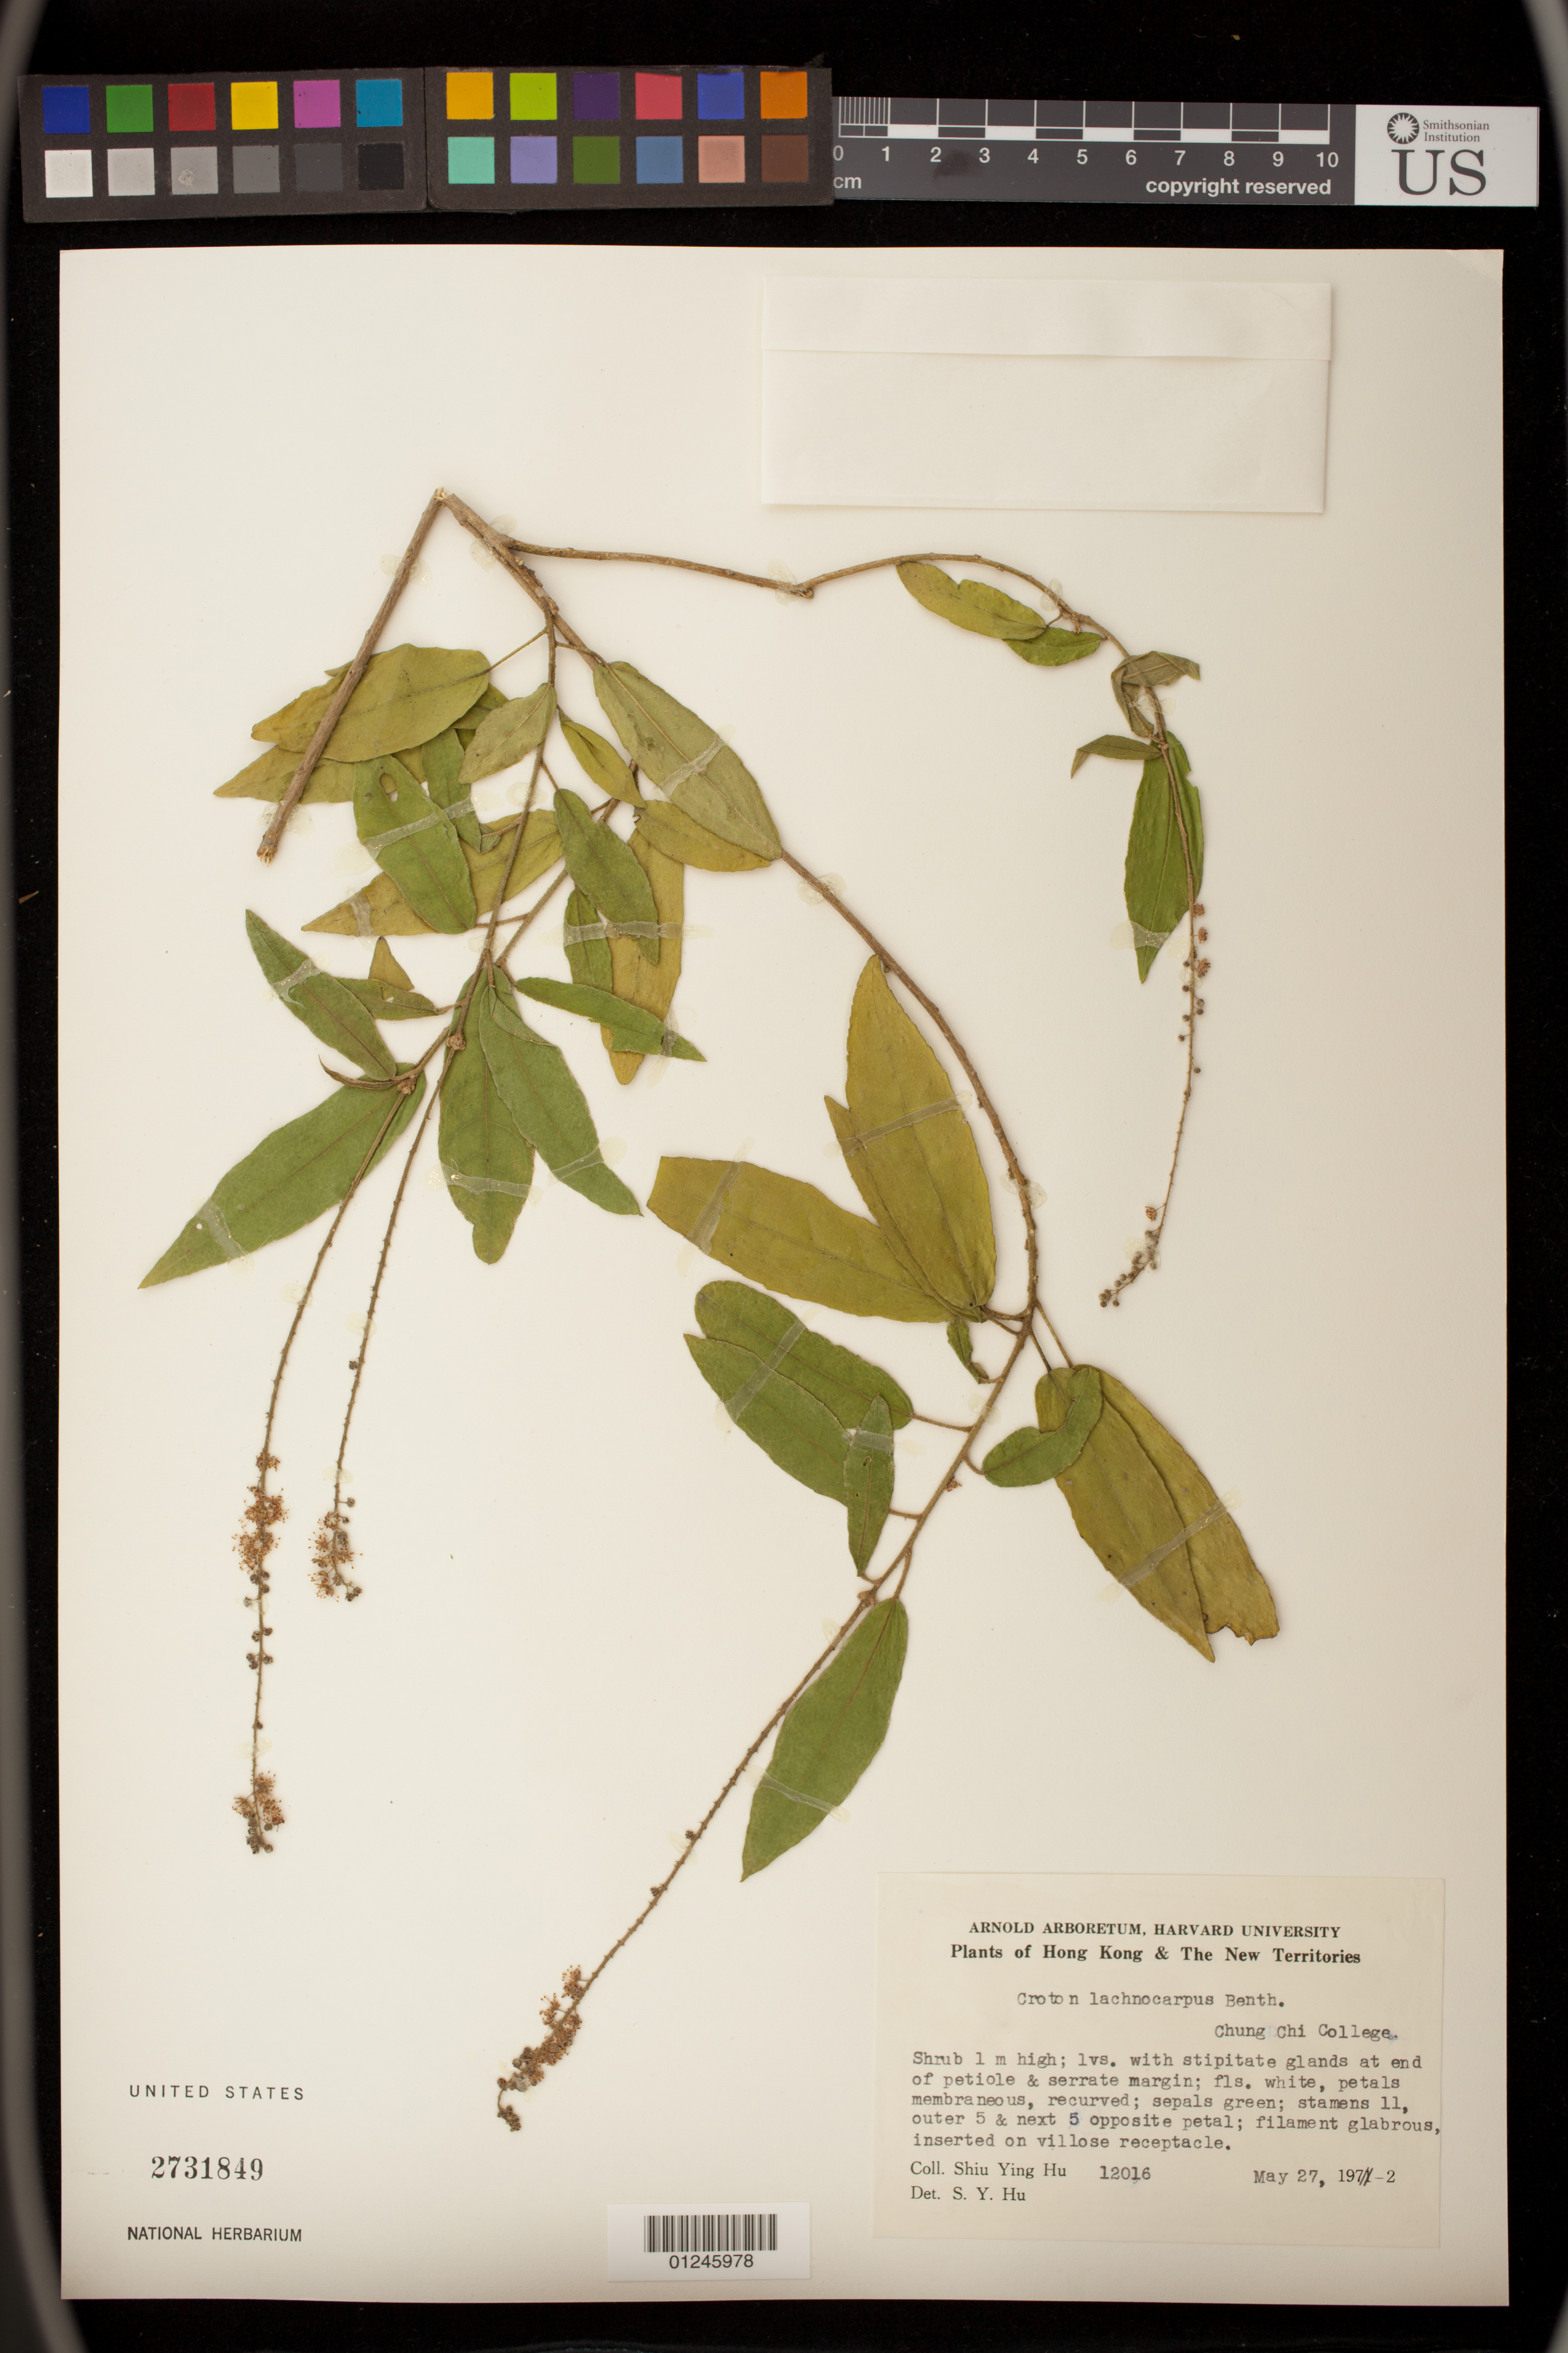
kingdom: Plantae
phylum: Tracheophyta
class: Magnoliopsida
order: Malpighiales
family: Euphorbiaceae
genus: Croton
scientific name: Croton lachnocarpus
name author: Benth.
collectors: S. Y. Hu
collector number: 12016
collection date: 1972-05-27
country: China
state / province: Hong Kong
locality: Chung Chi College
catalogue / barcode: US 2731849